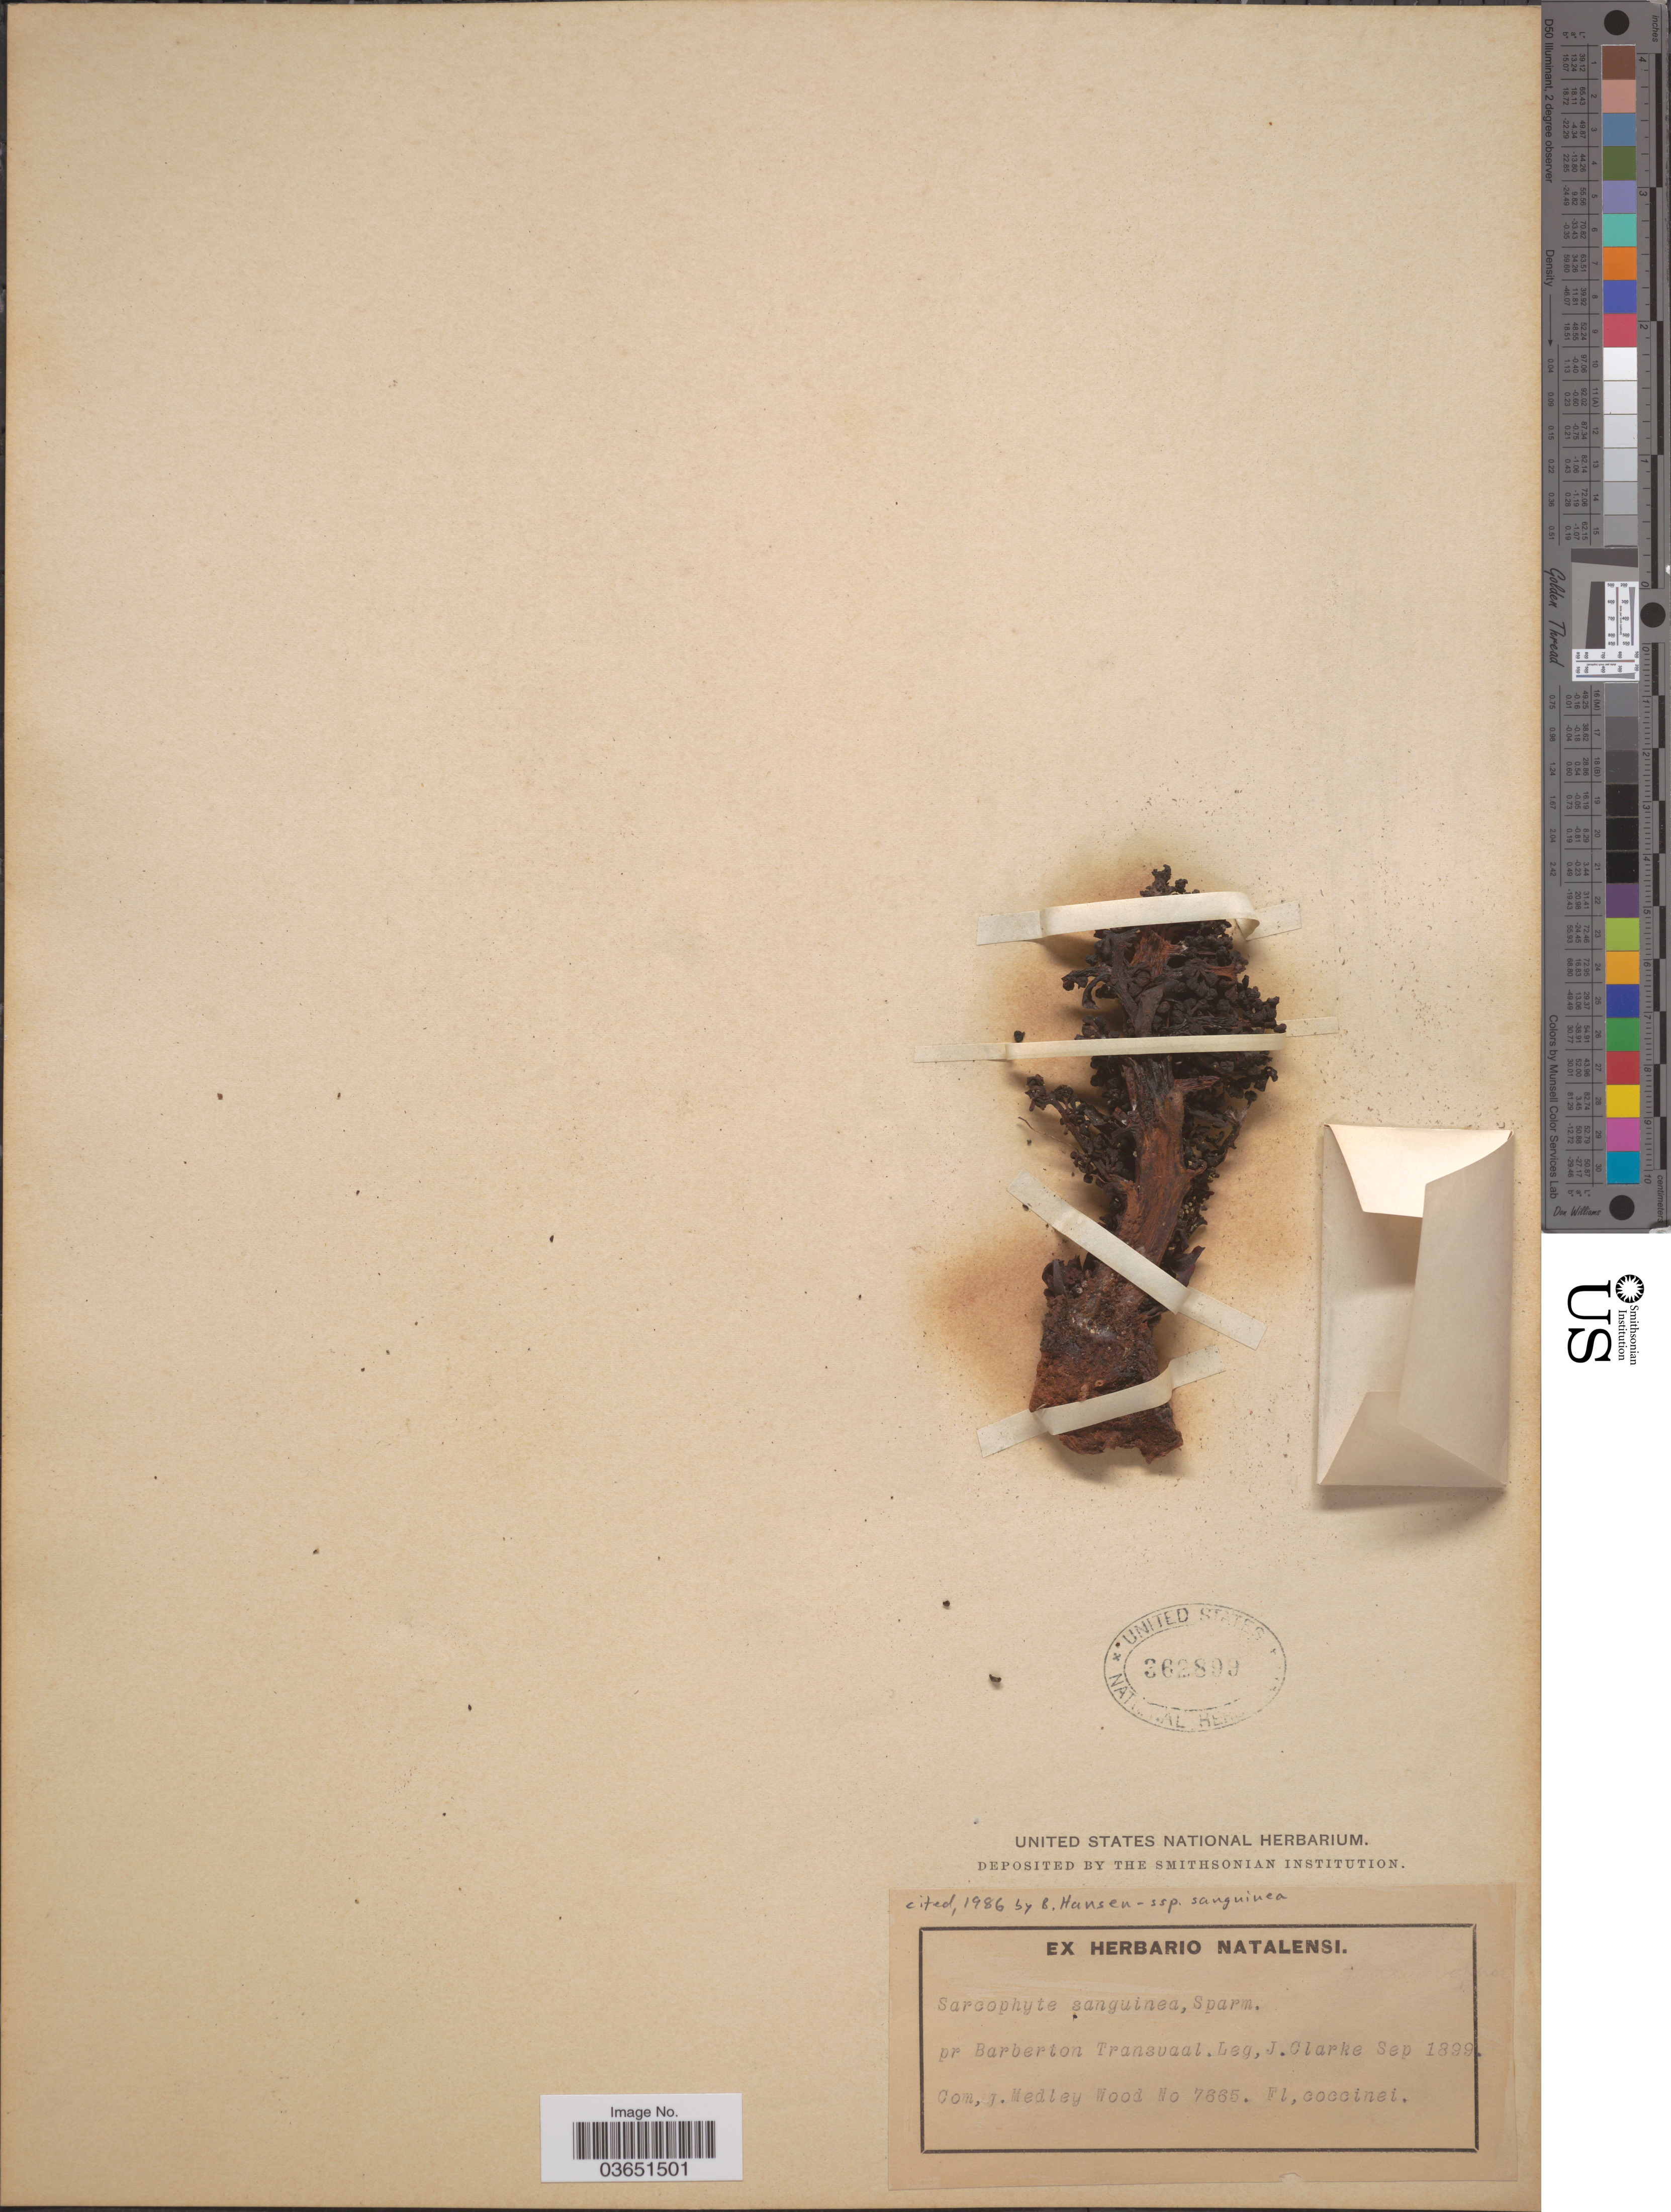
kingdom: Plantae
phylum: Tracheophyta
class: Magnoliopsida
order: Santalales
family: Balanophoraceae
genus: Sarcophyte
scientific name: Sarcophyte sanguinea subsp. sanguinea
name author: Sparrm.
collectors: J. Clarke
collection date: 1899-09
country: South Africa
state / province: KwaZulu-Natal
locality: Pr Barberton Transvaal.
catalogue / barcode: US 362899